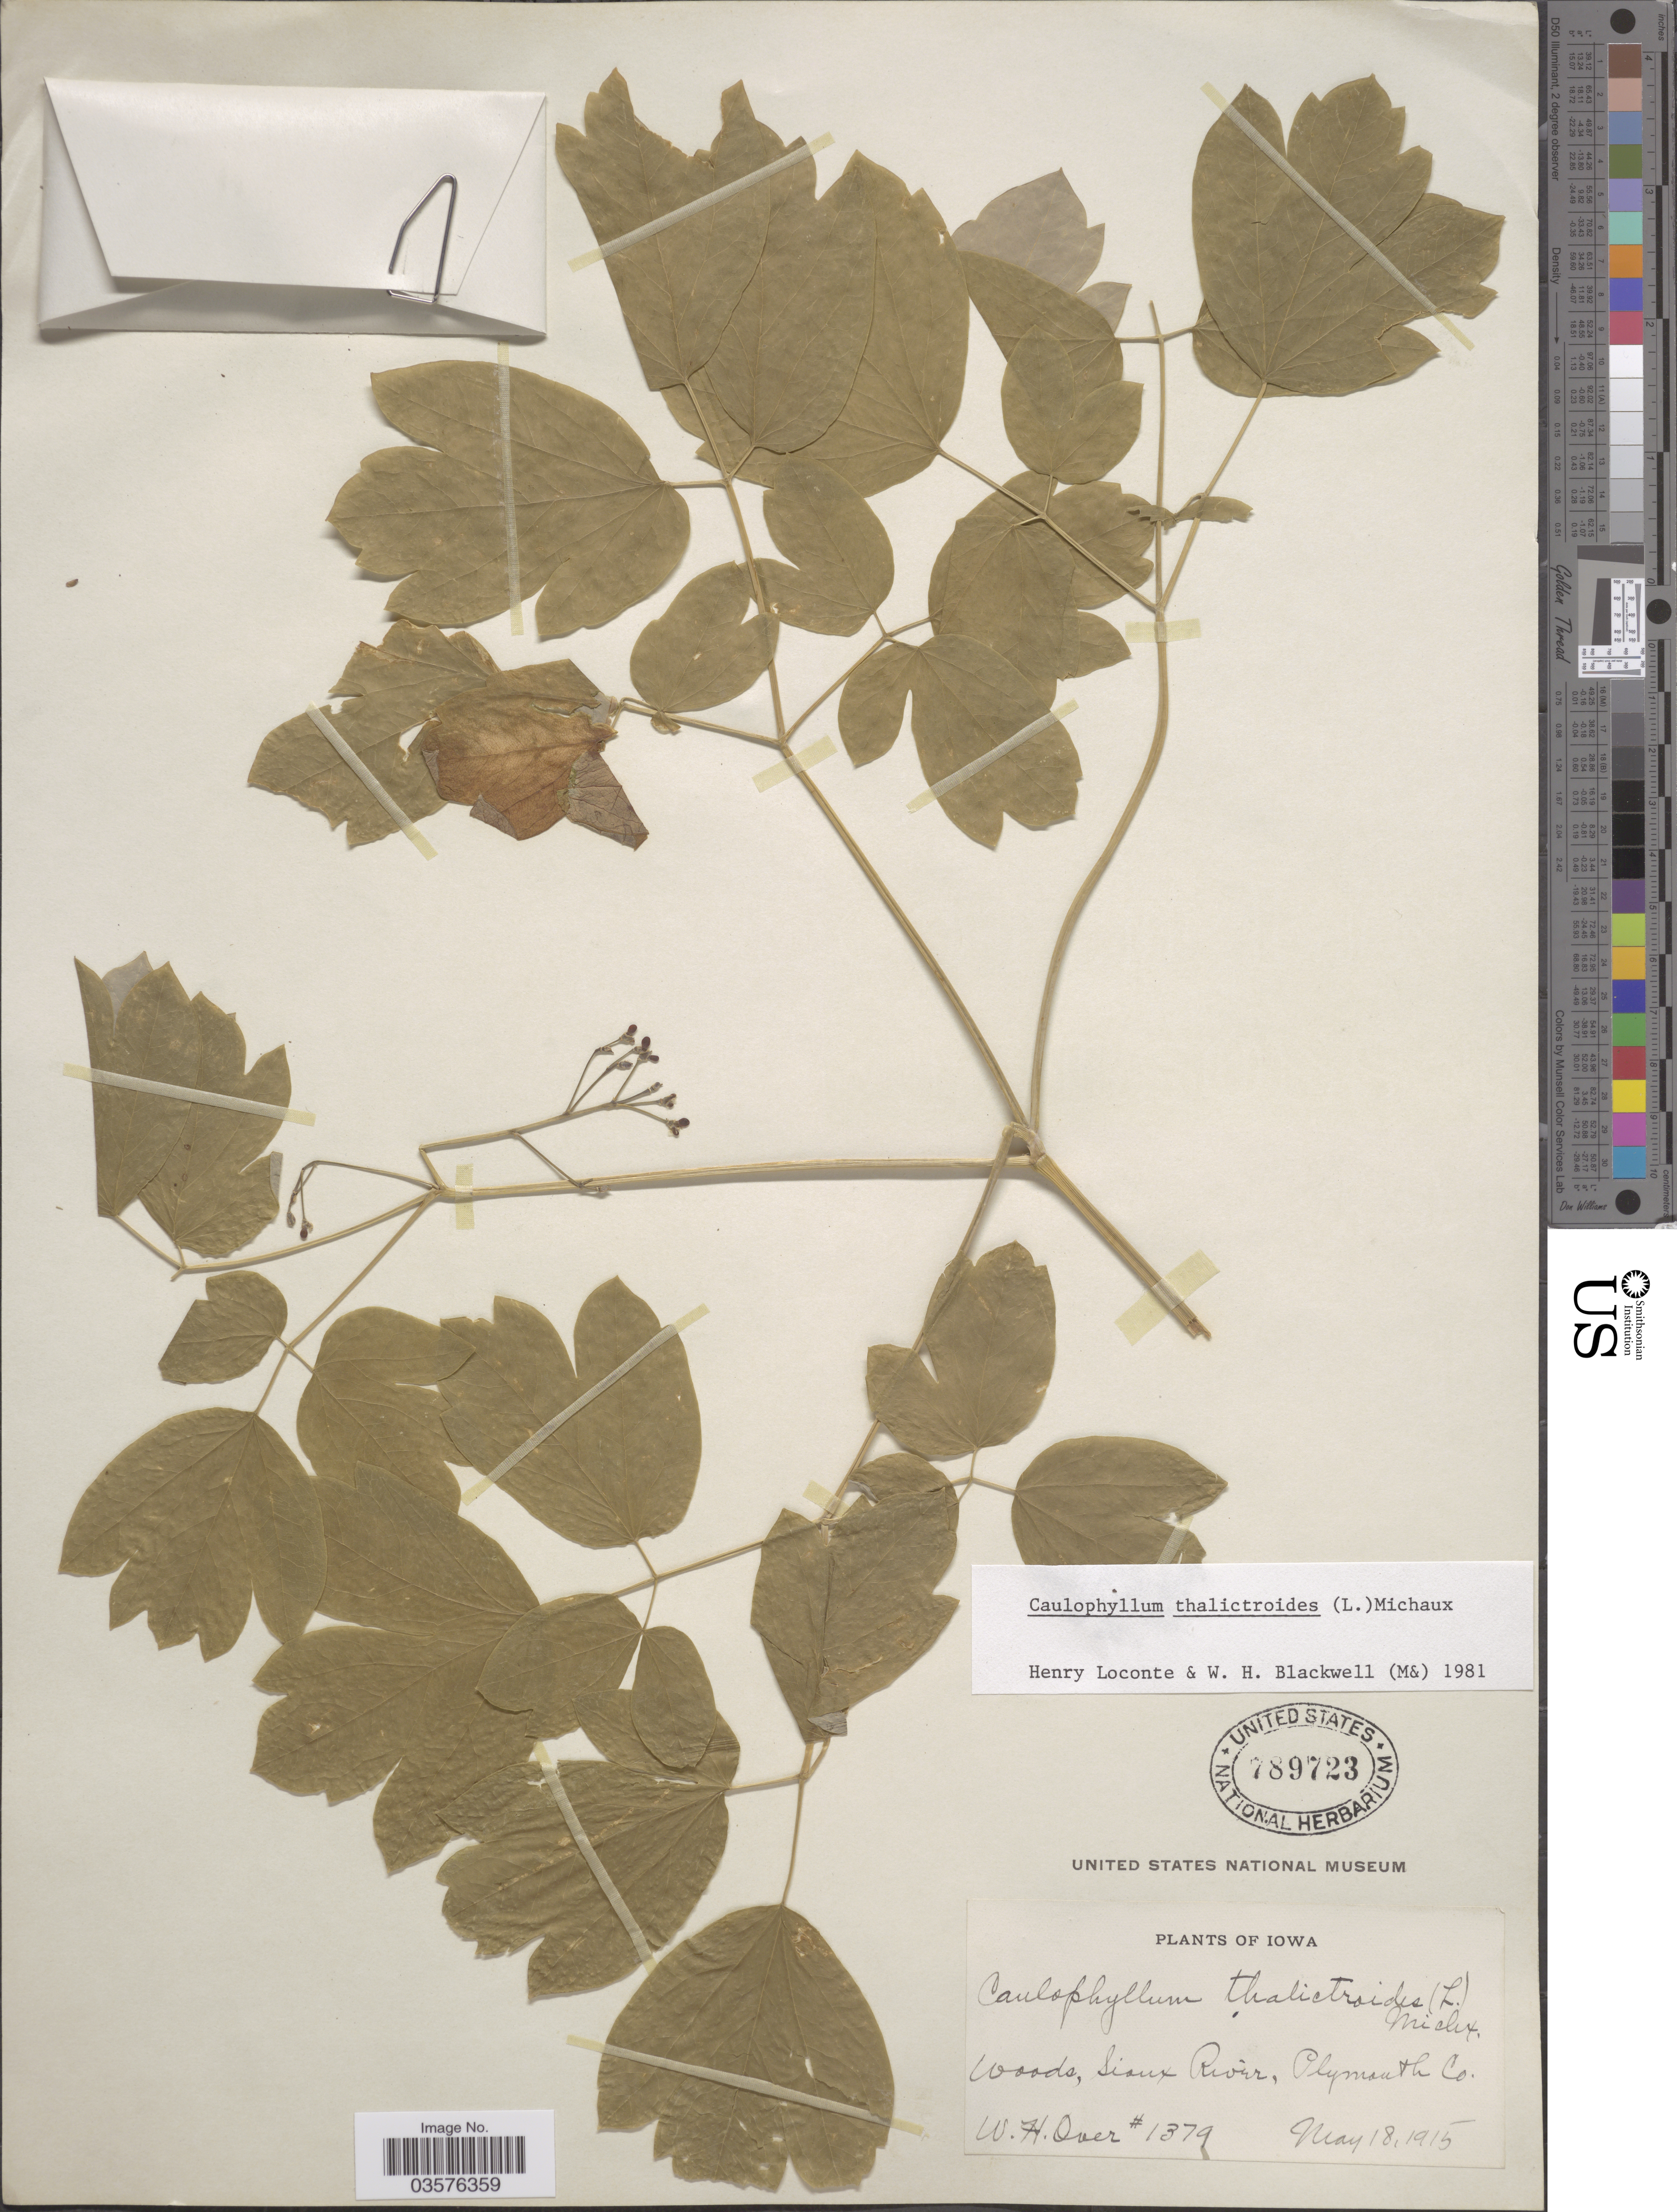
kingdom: Plantae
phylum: Tracheophyta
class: Magnoliopsida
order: Ranunculales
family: Berberidaceae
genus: Caulophyllum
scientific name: Caulophyllum thalictroides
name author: (L.) Michx.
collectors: W. Over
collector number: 1379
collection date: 1915-05-18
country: United States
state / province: Iowa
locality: Sioux River. Plymouth Co.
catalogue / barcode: US 789723